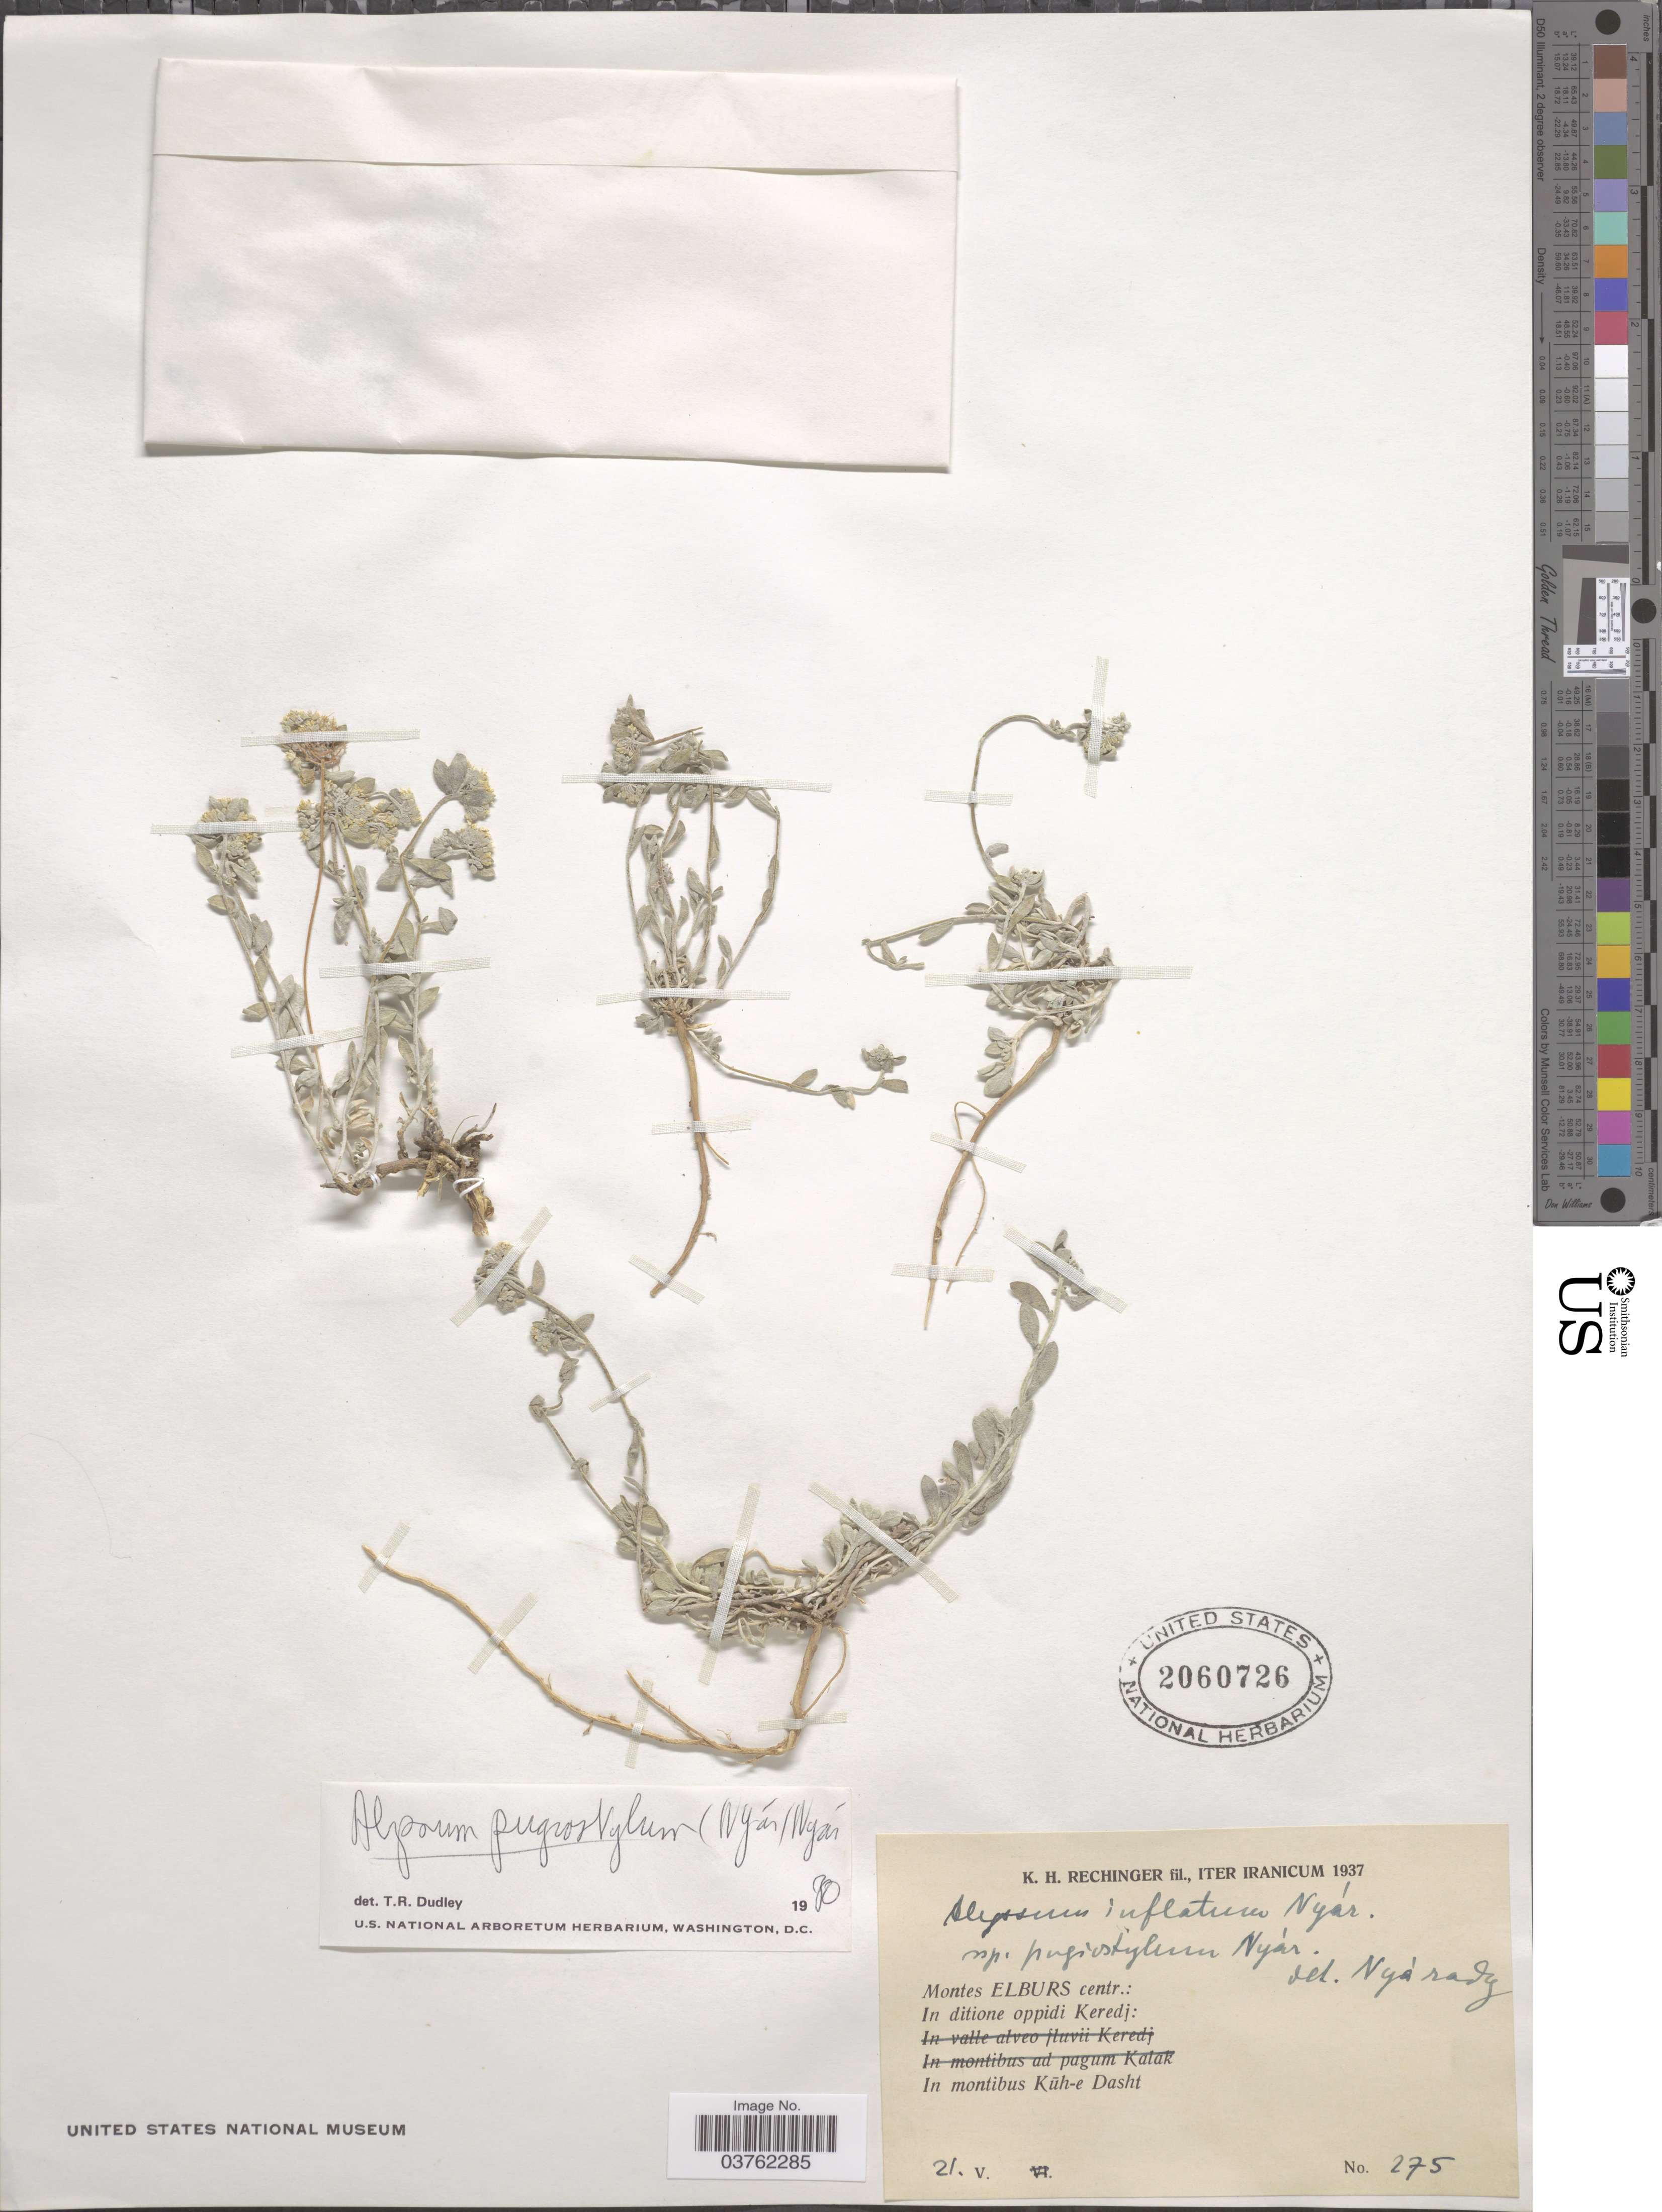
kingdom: Plantae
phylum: Tracheophyta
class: Magnoliopsida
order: Brassicales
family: Brassicaceae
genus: Alyssum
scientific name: Alyssum pugiostylum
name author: Nyár.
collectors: K. H. Rechinger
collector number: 275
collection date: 1937-05-21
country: Iran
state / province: Alborz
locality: Iter Iranicum. Montes Elburs centr.: In ditione oppidi Keredj: In montibus Kūh-e Dasht.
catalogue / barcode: US 2060726